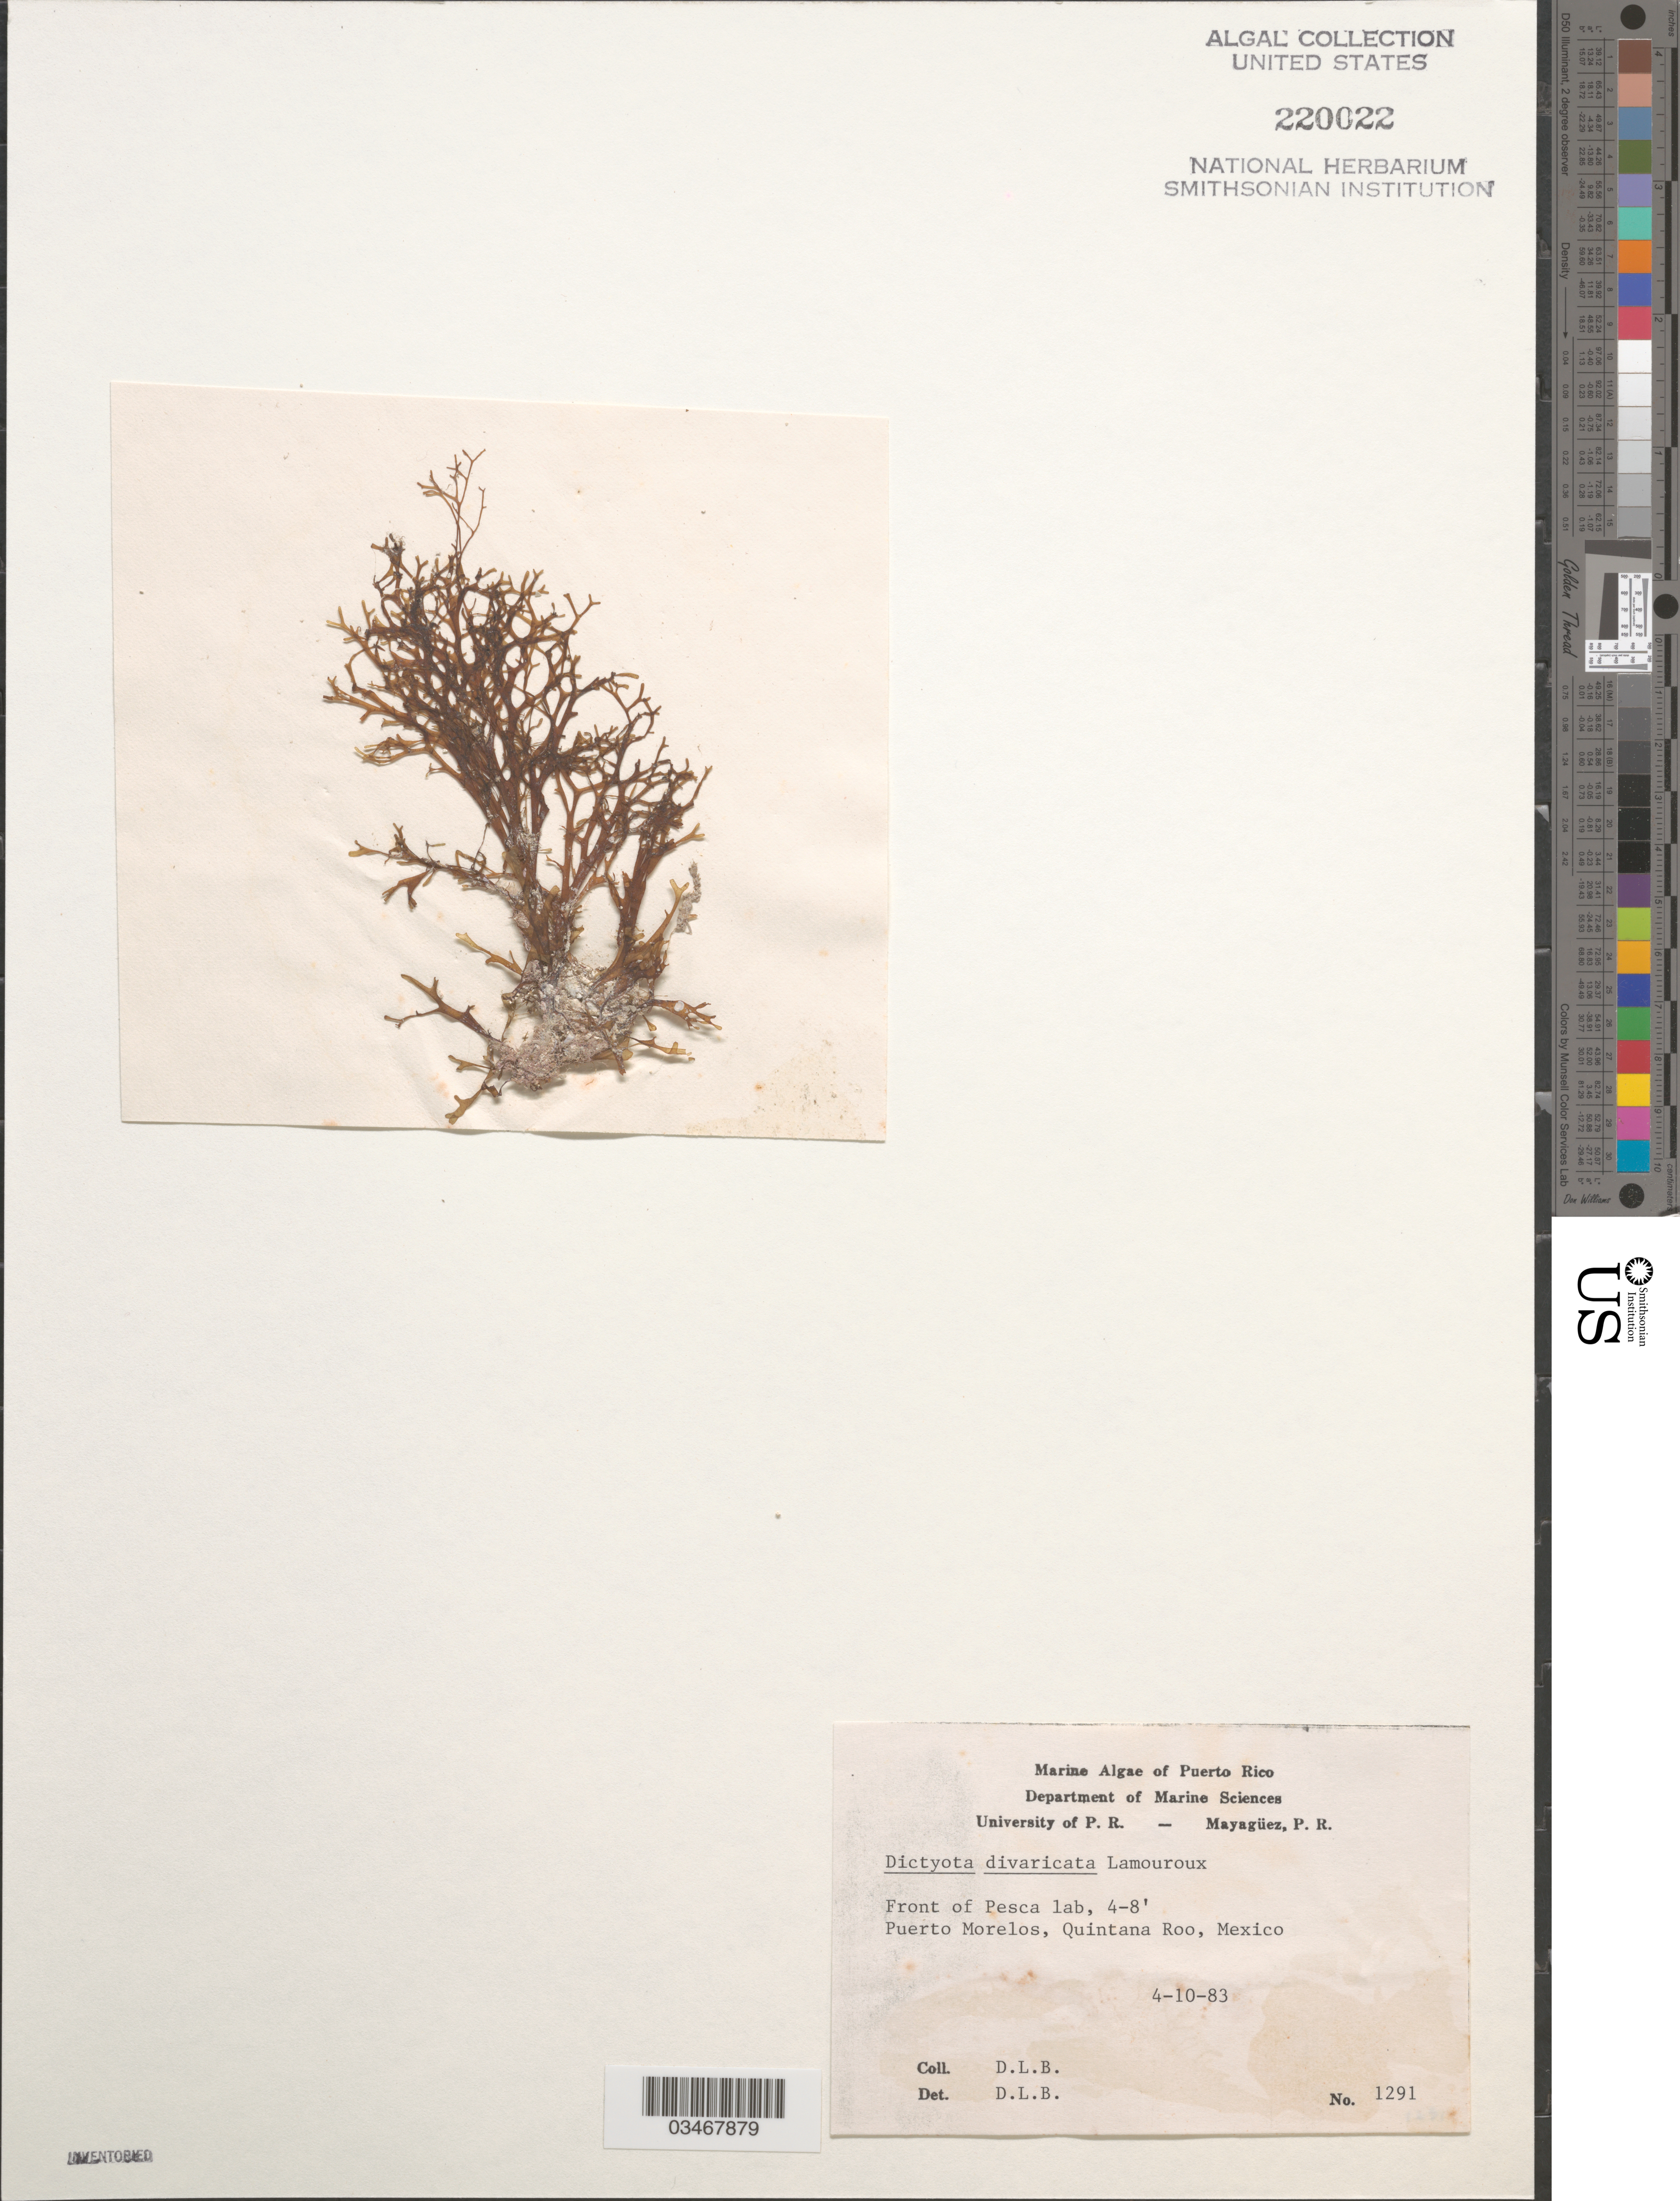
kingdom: Chromista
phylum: Ochrophyta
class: Phaeophyceae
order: Dictyotales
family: Dictyotaceae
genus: Dictyota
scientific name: Dictyota divaricata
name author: J.V.Lamouroux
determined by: Ballantine, D. L.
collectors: D.L. Ballantine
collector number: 1291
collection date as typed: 10 Apr 1983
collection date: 1983-04-10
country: Mexico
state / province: Quintana Roo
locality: Puerto Morelos, front of Pesca Laboratory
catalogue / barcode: US 220022